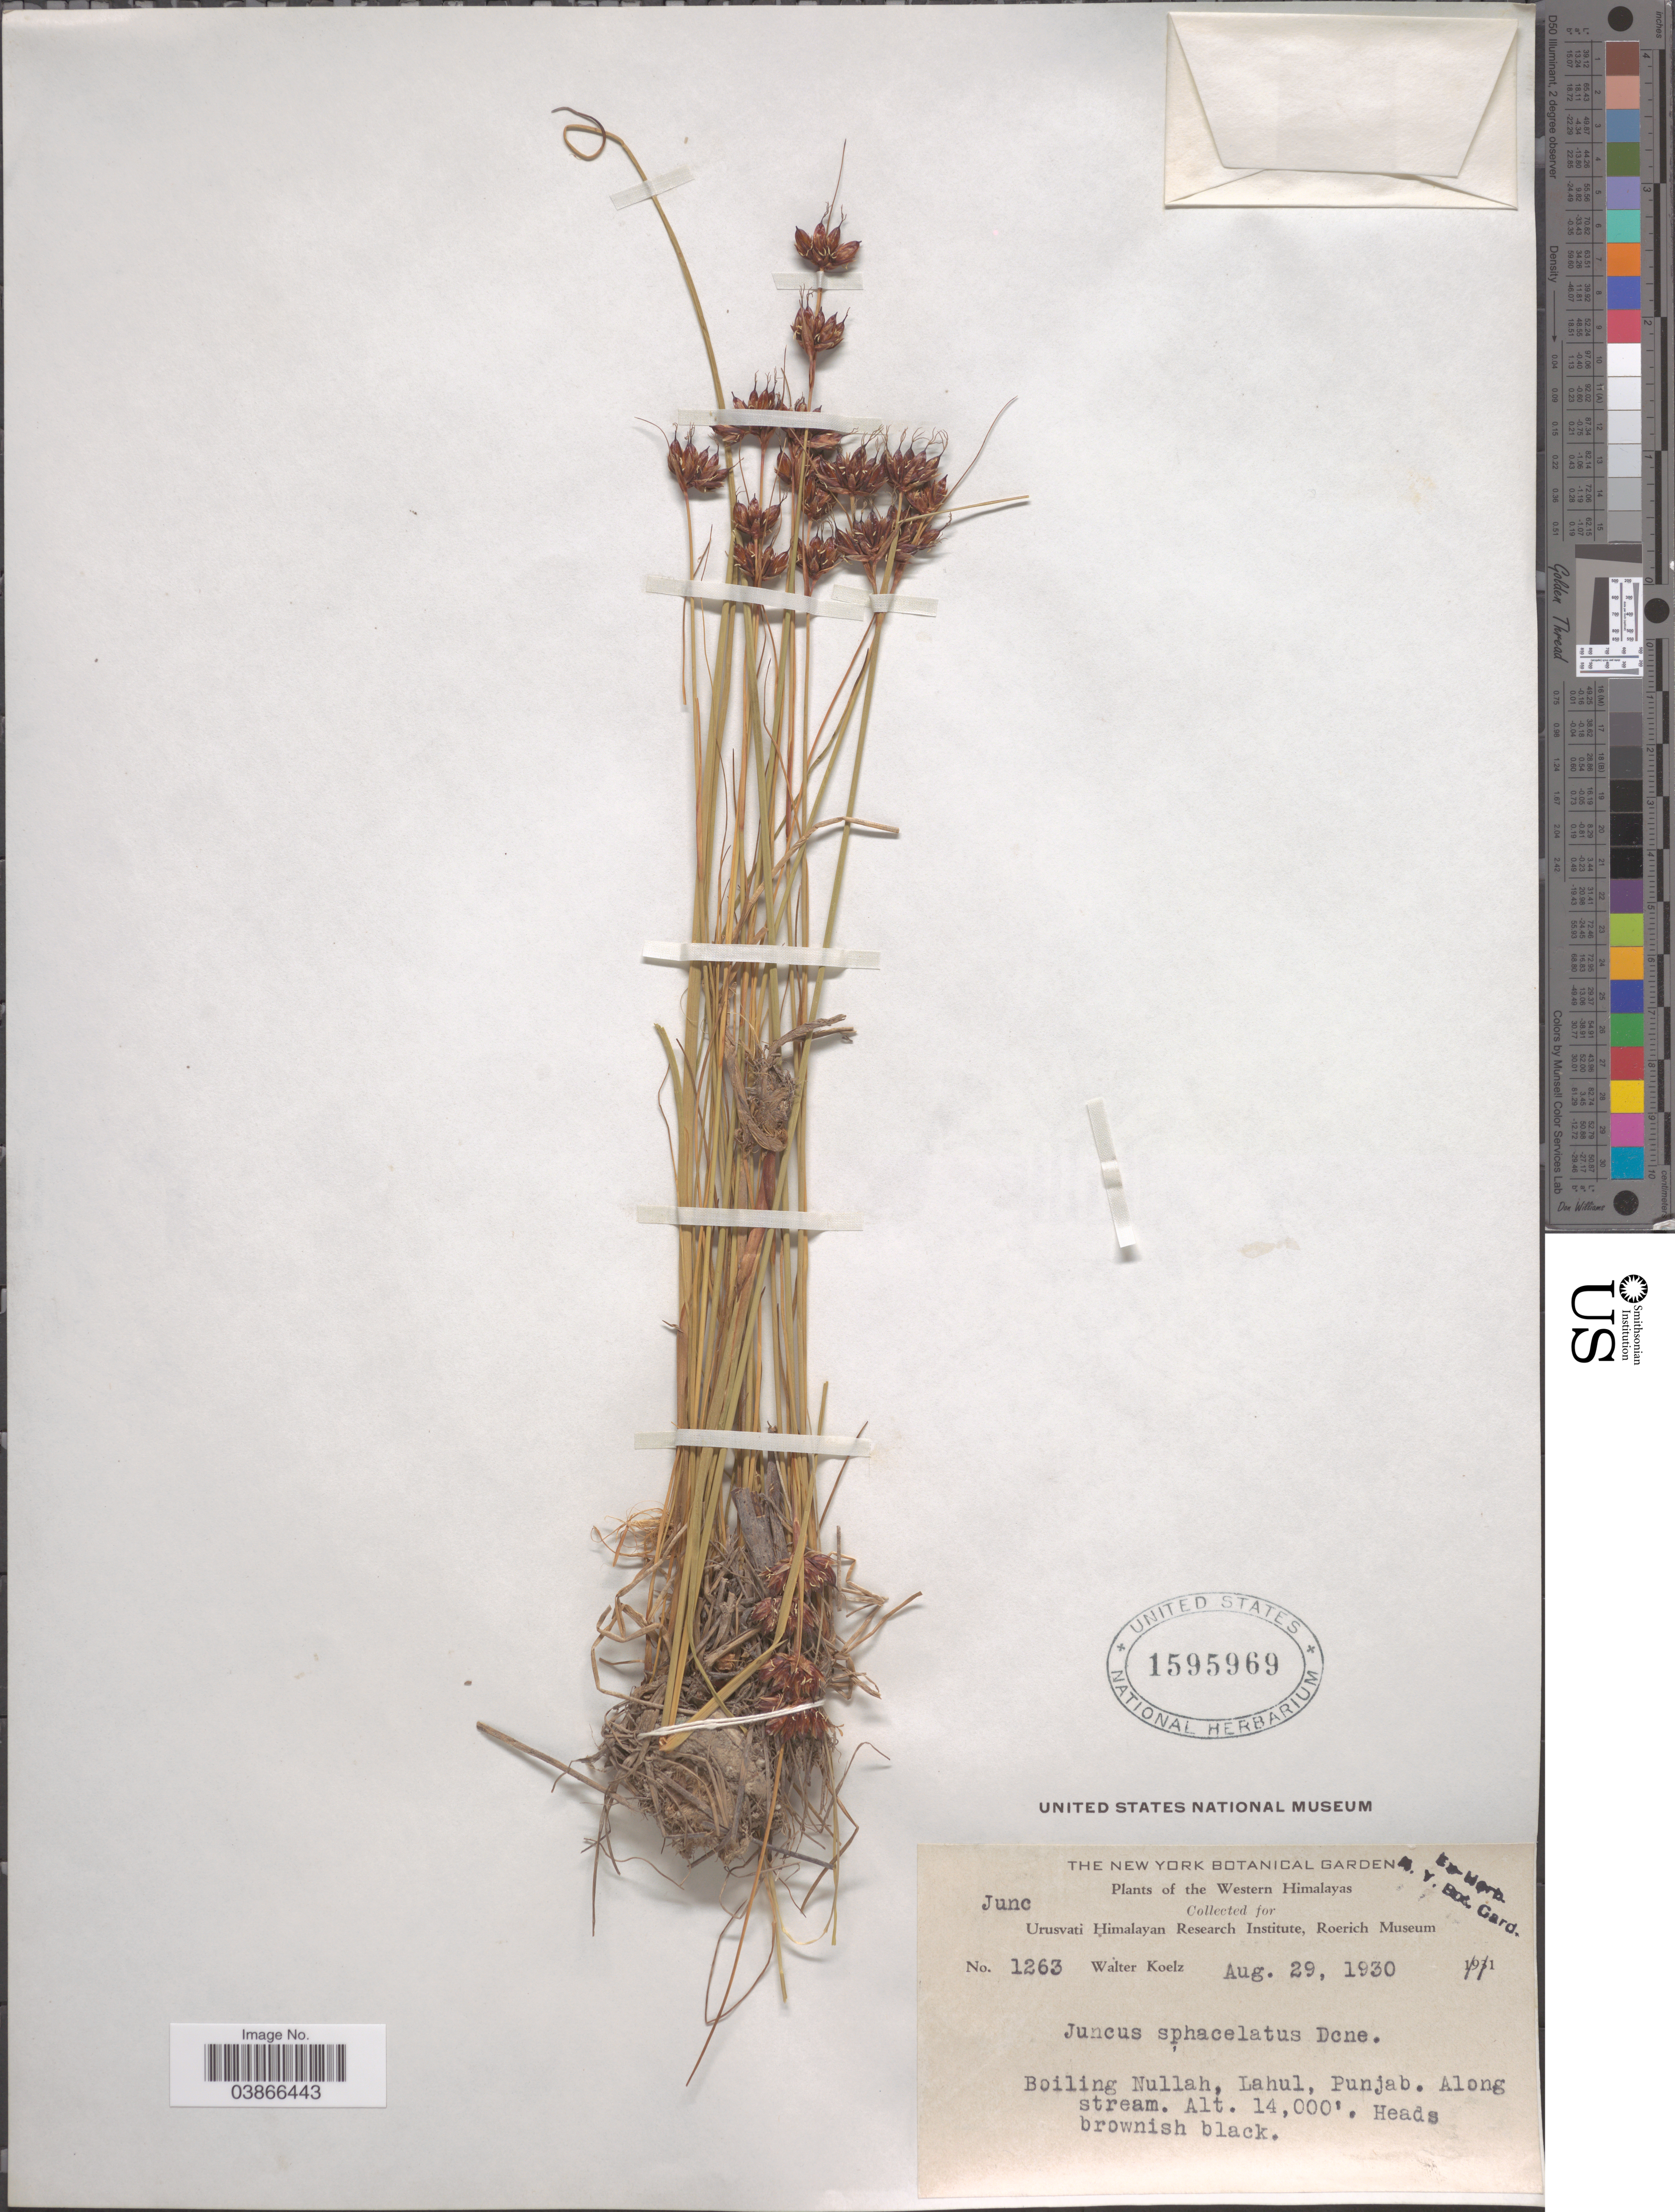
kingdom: Plantae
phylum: Tracheophyta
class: Liliopsida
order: Poales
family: Juncaceae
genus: Juncus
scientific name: Juncus sphacelatus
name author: Decne.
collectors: W. N. Koelz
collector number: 1263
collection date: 1930-08-29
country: India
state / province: Punjab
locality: The Western Himalayas. Boiling Nullah, Lahul.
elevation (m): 4267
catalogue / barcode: US 1595969